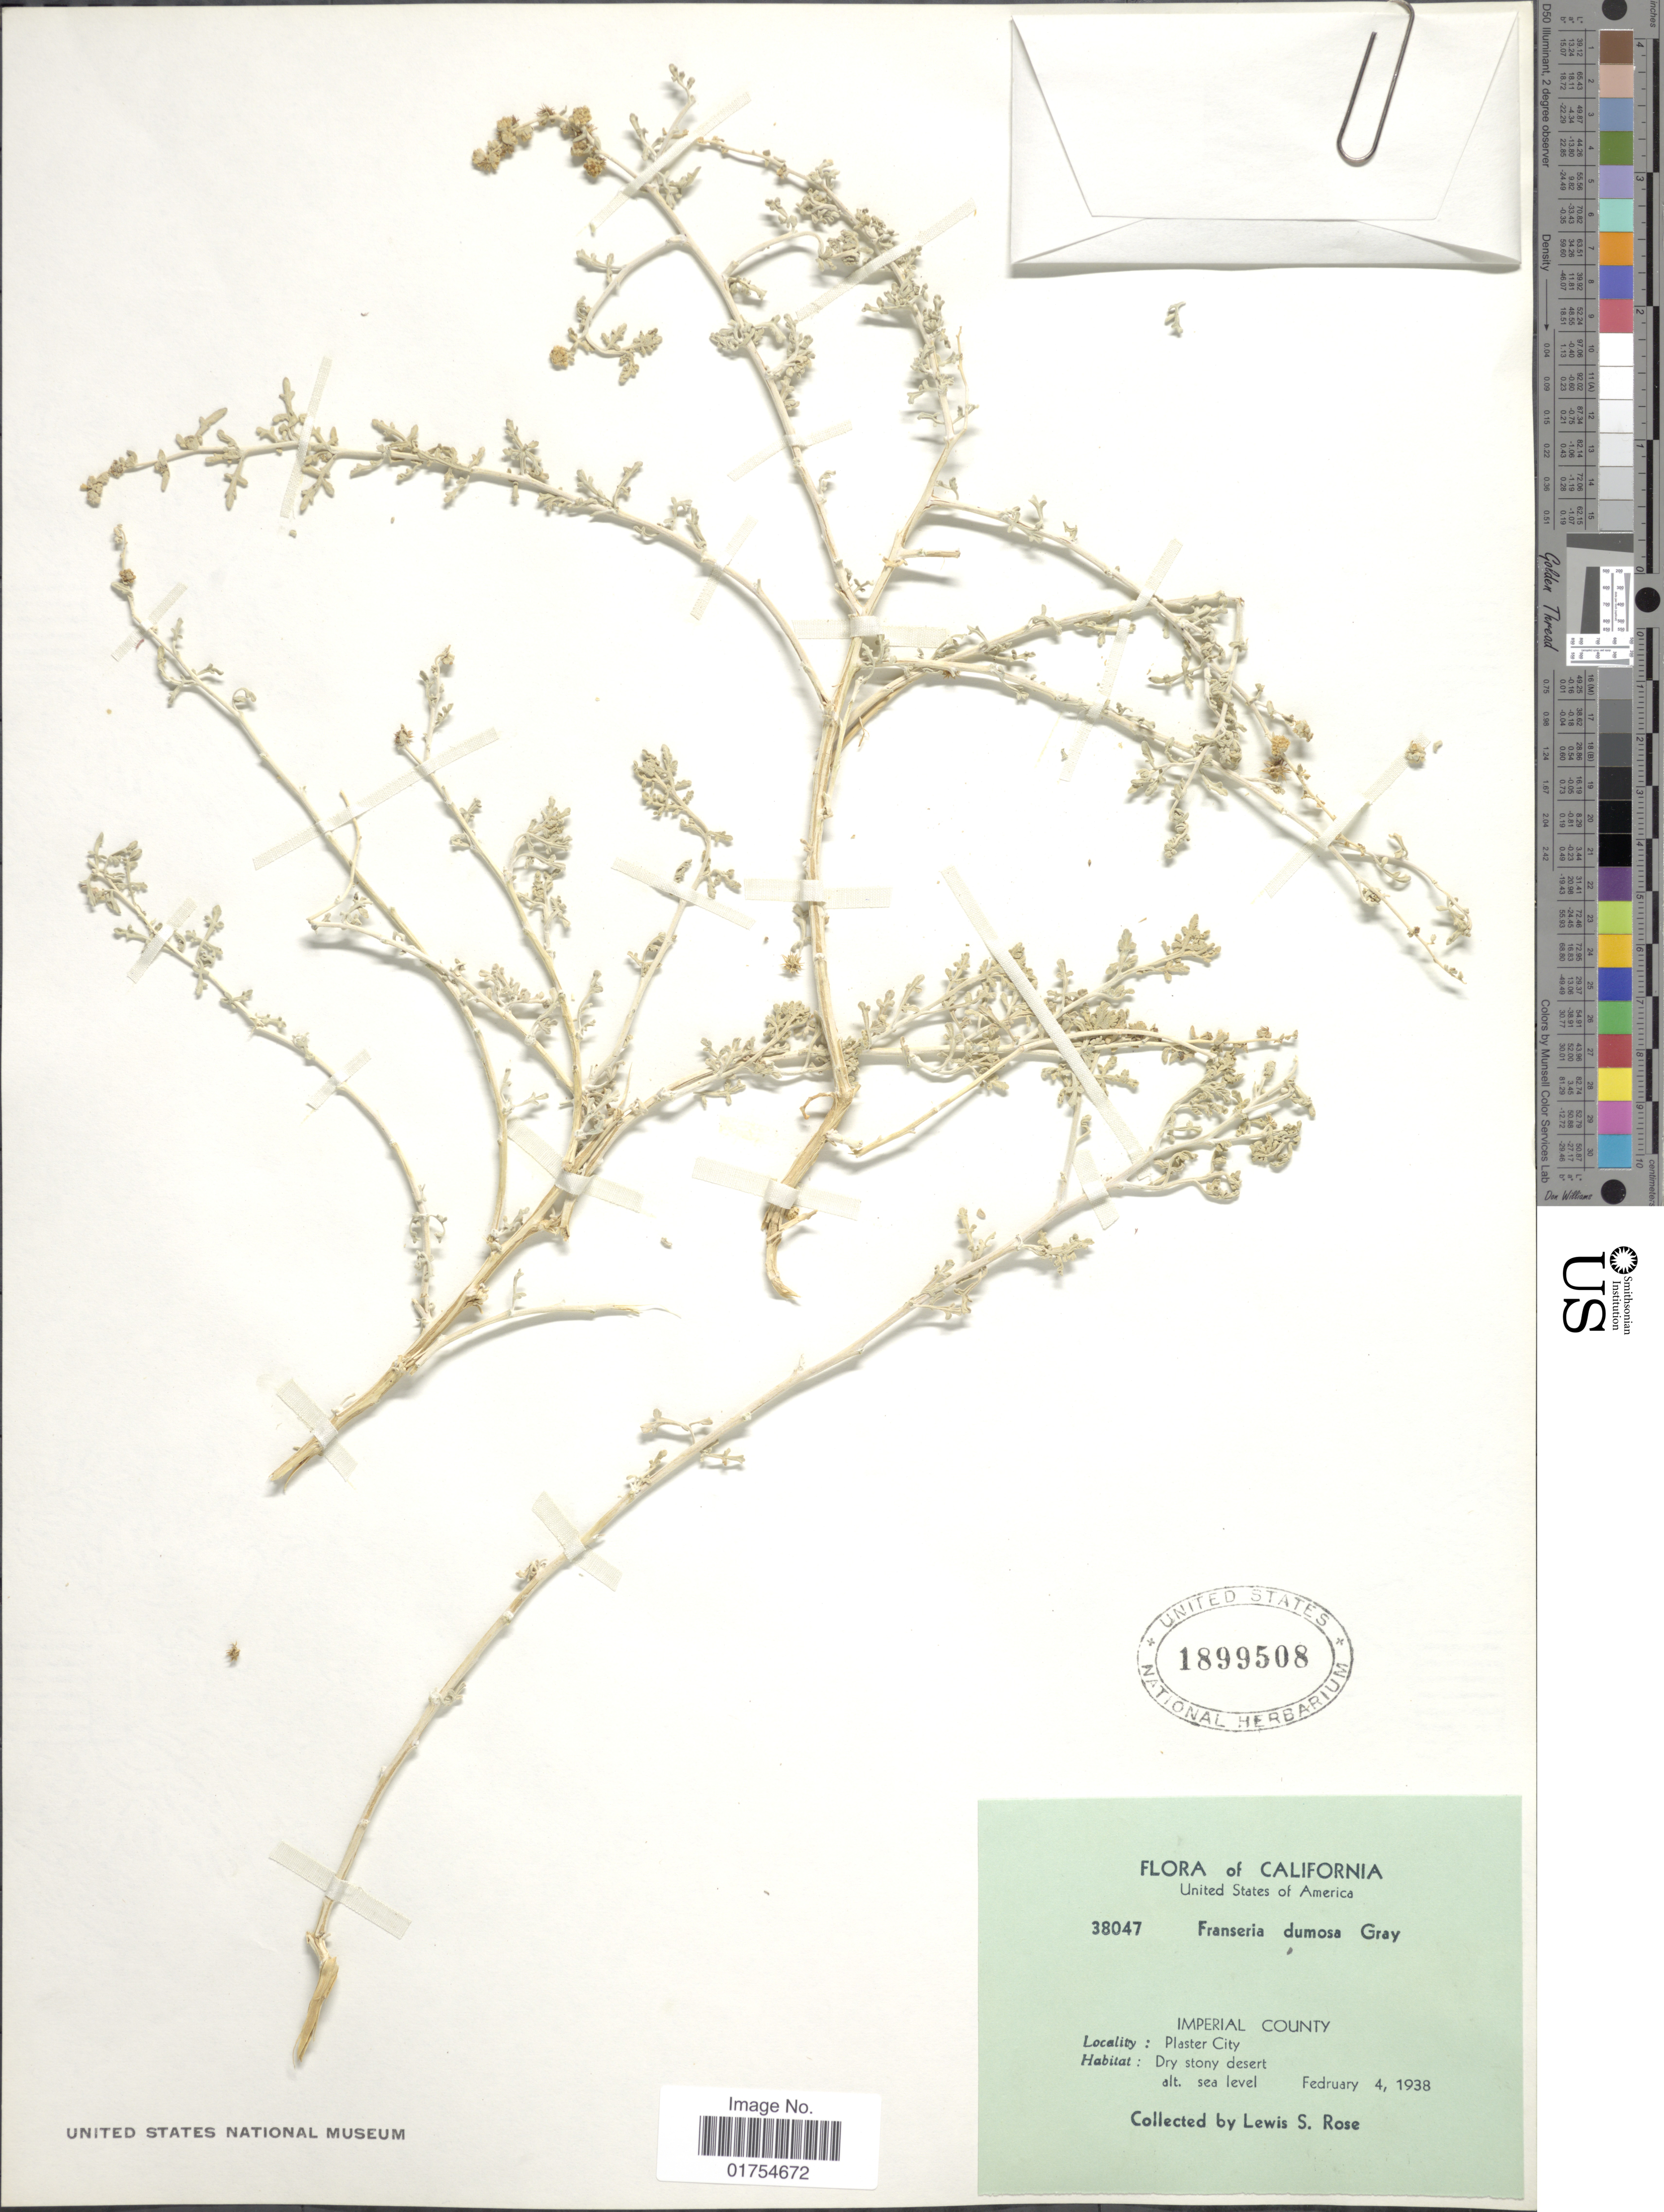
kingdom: Plantae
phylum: Tracheophyta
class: Magnoliopsida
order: Asterales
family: Asteraceae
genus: Franseria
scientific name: Franseria dumosa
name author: A. Gray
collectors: L. S. Rose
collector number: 38047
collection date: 1938-02-04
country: United States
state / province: California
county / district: Imperial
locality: Imperial County. Plaster City.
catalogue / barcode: US 1899508